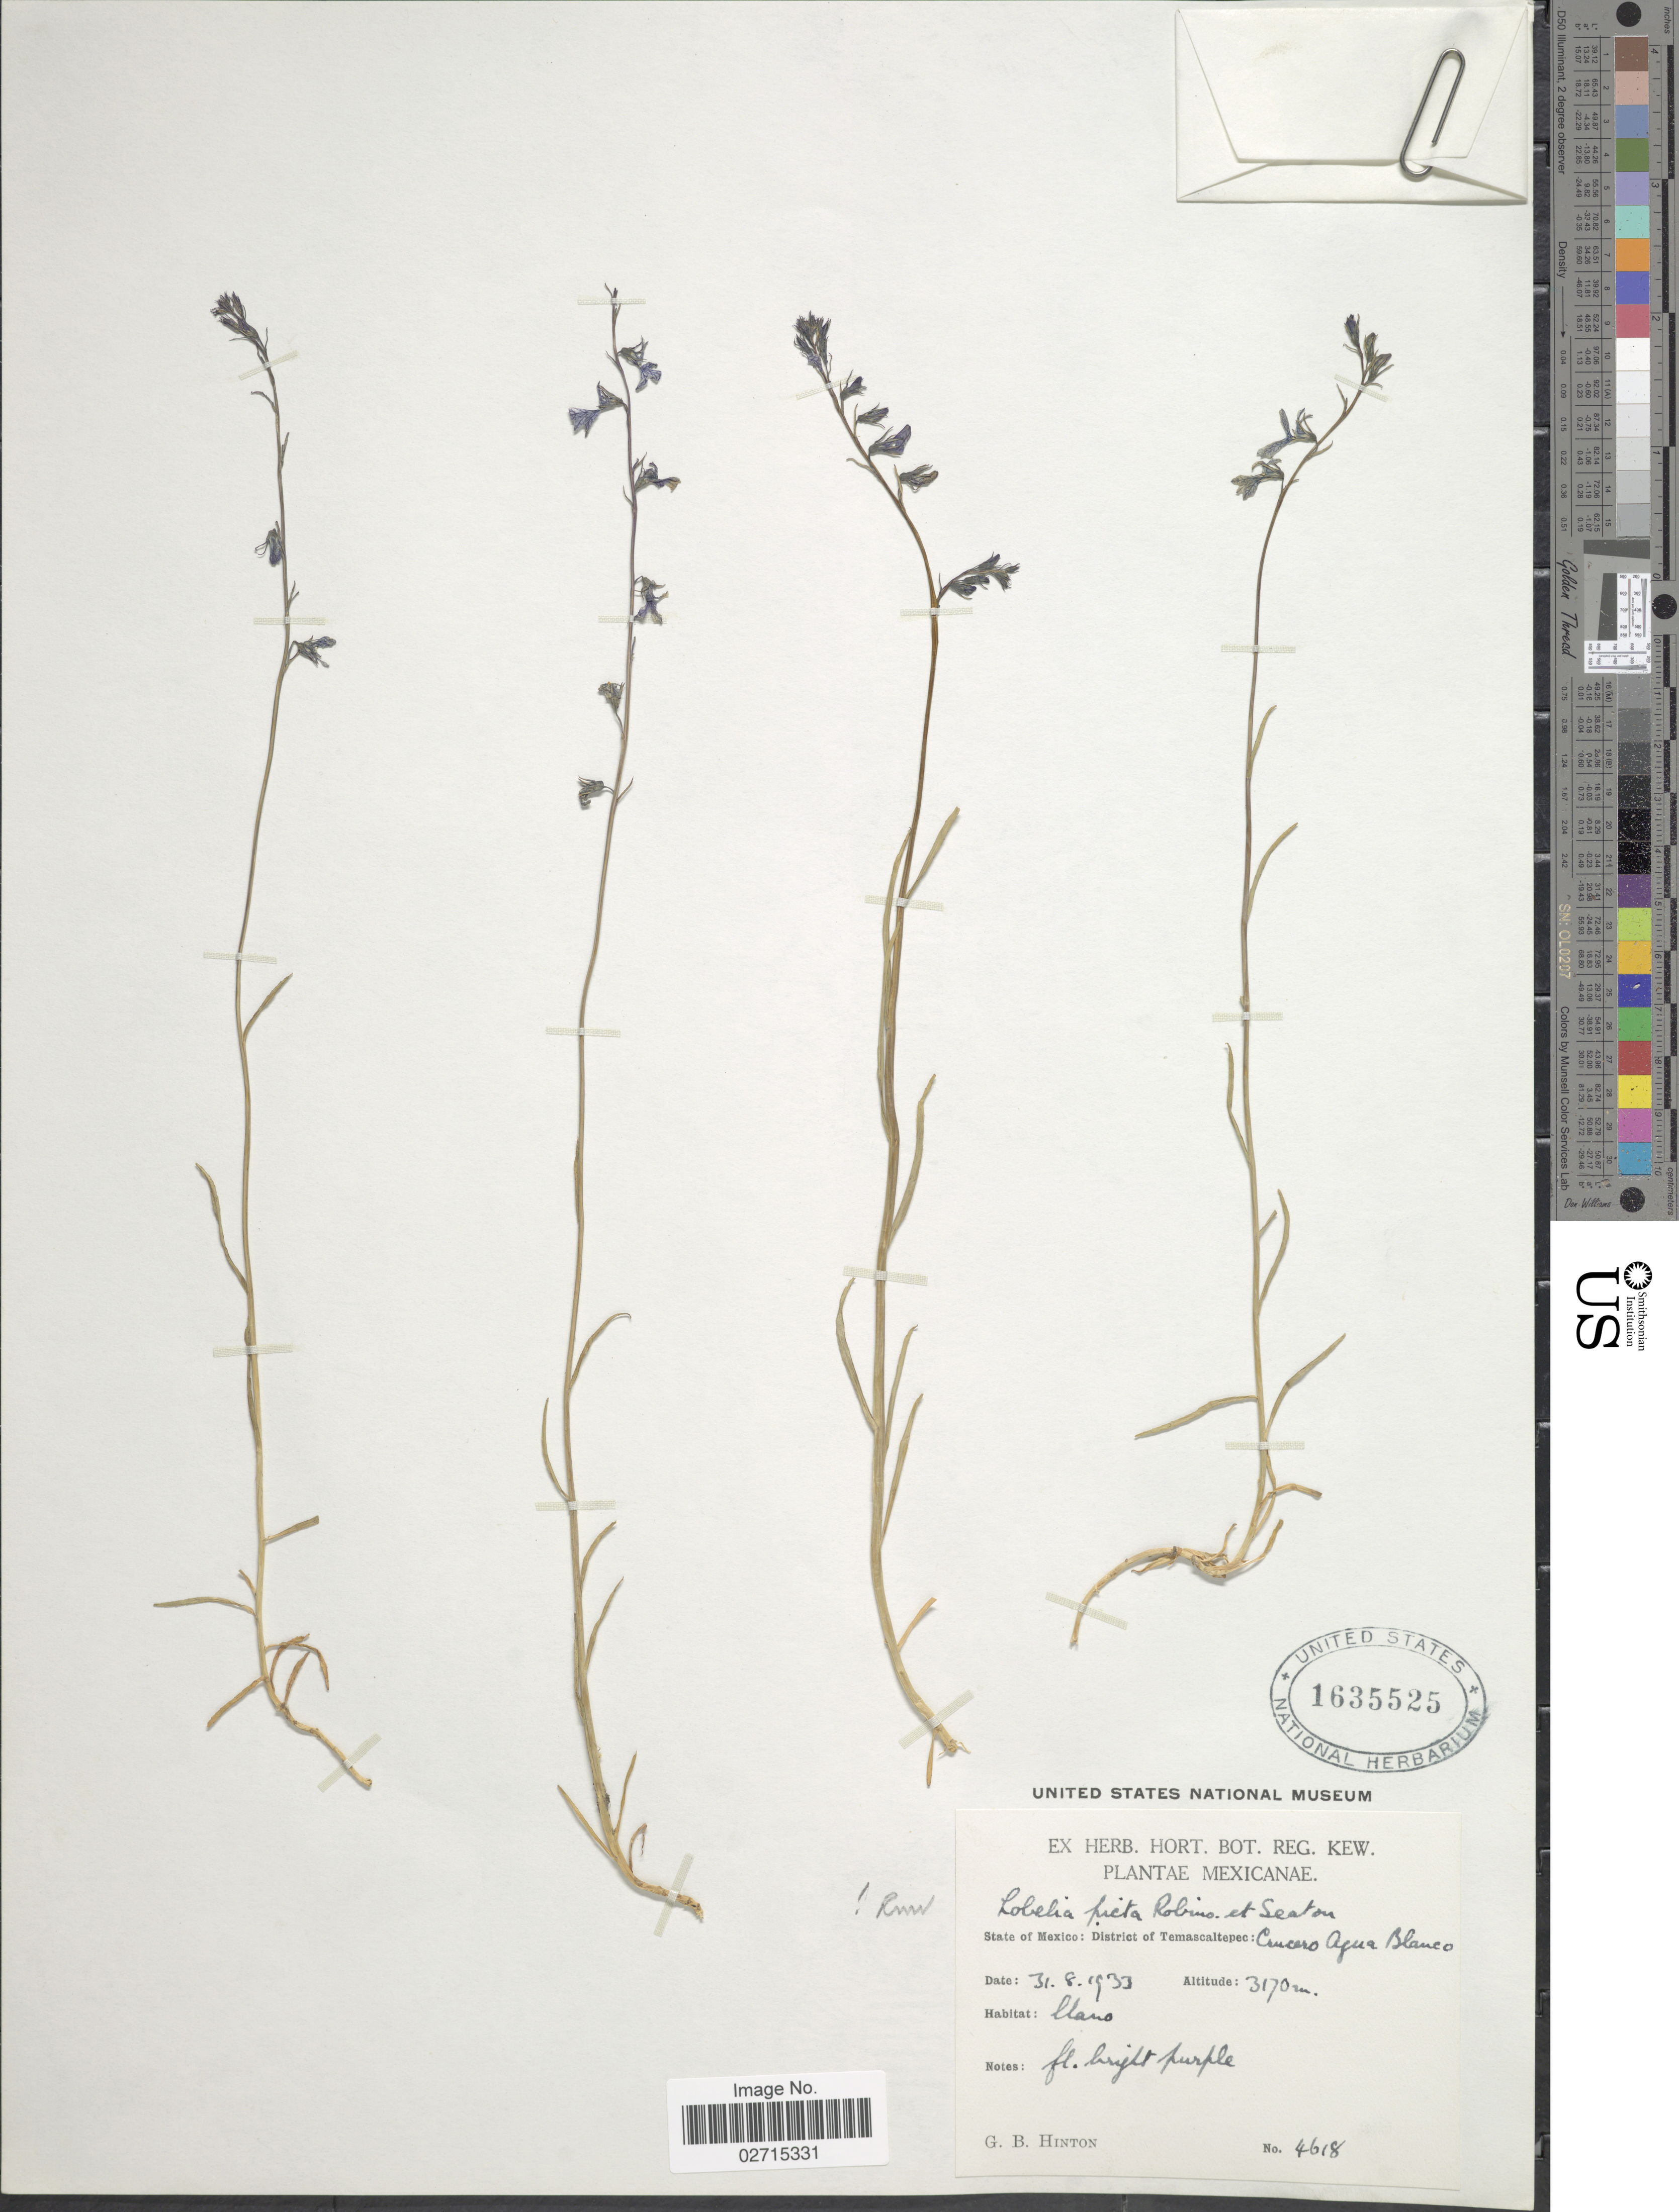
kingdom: Plantae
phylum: Tracheophyta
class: Magnoliopsida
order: Asterales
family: Campanulaceae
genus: Lobelia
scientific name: Lobelia picta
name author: B.L. Rob. & Seaton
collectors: G. B. Hinton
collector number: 4618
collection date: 1933-08-31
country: Mexico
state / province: México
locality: District Temascaltepec: Crucero Agua Blanco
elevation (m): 3170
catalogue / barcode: US 1635525